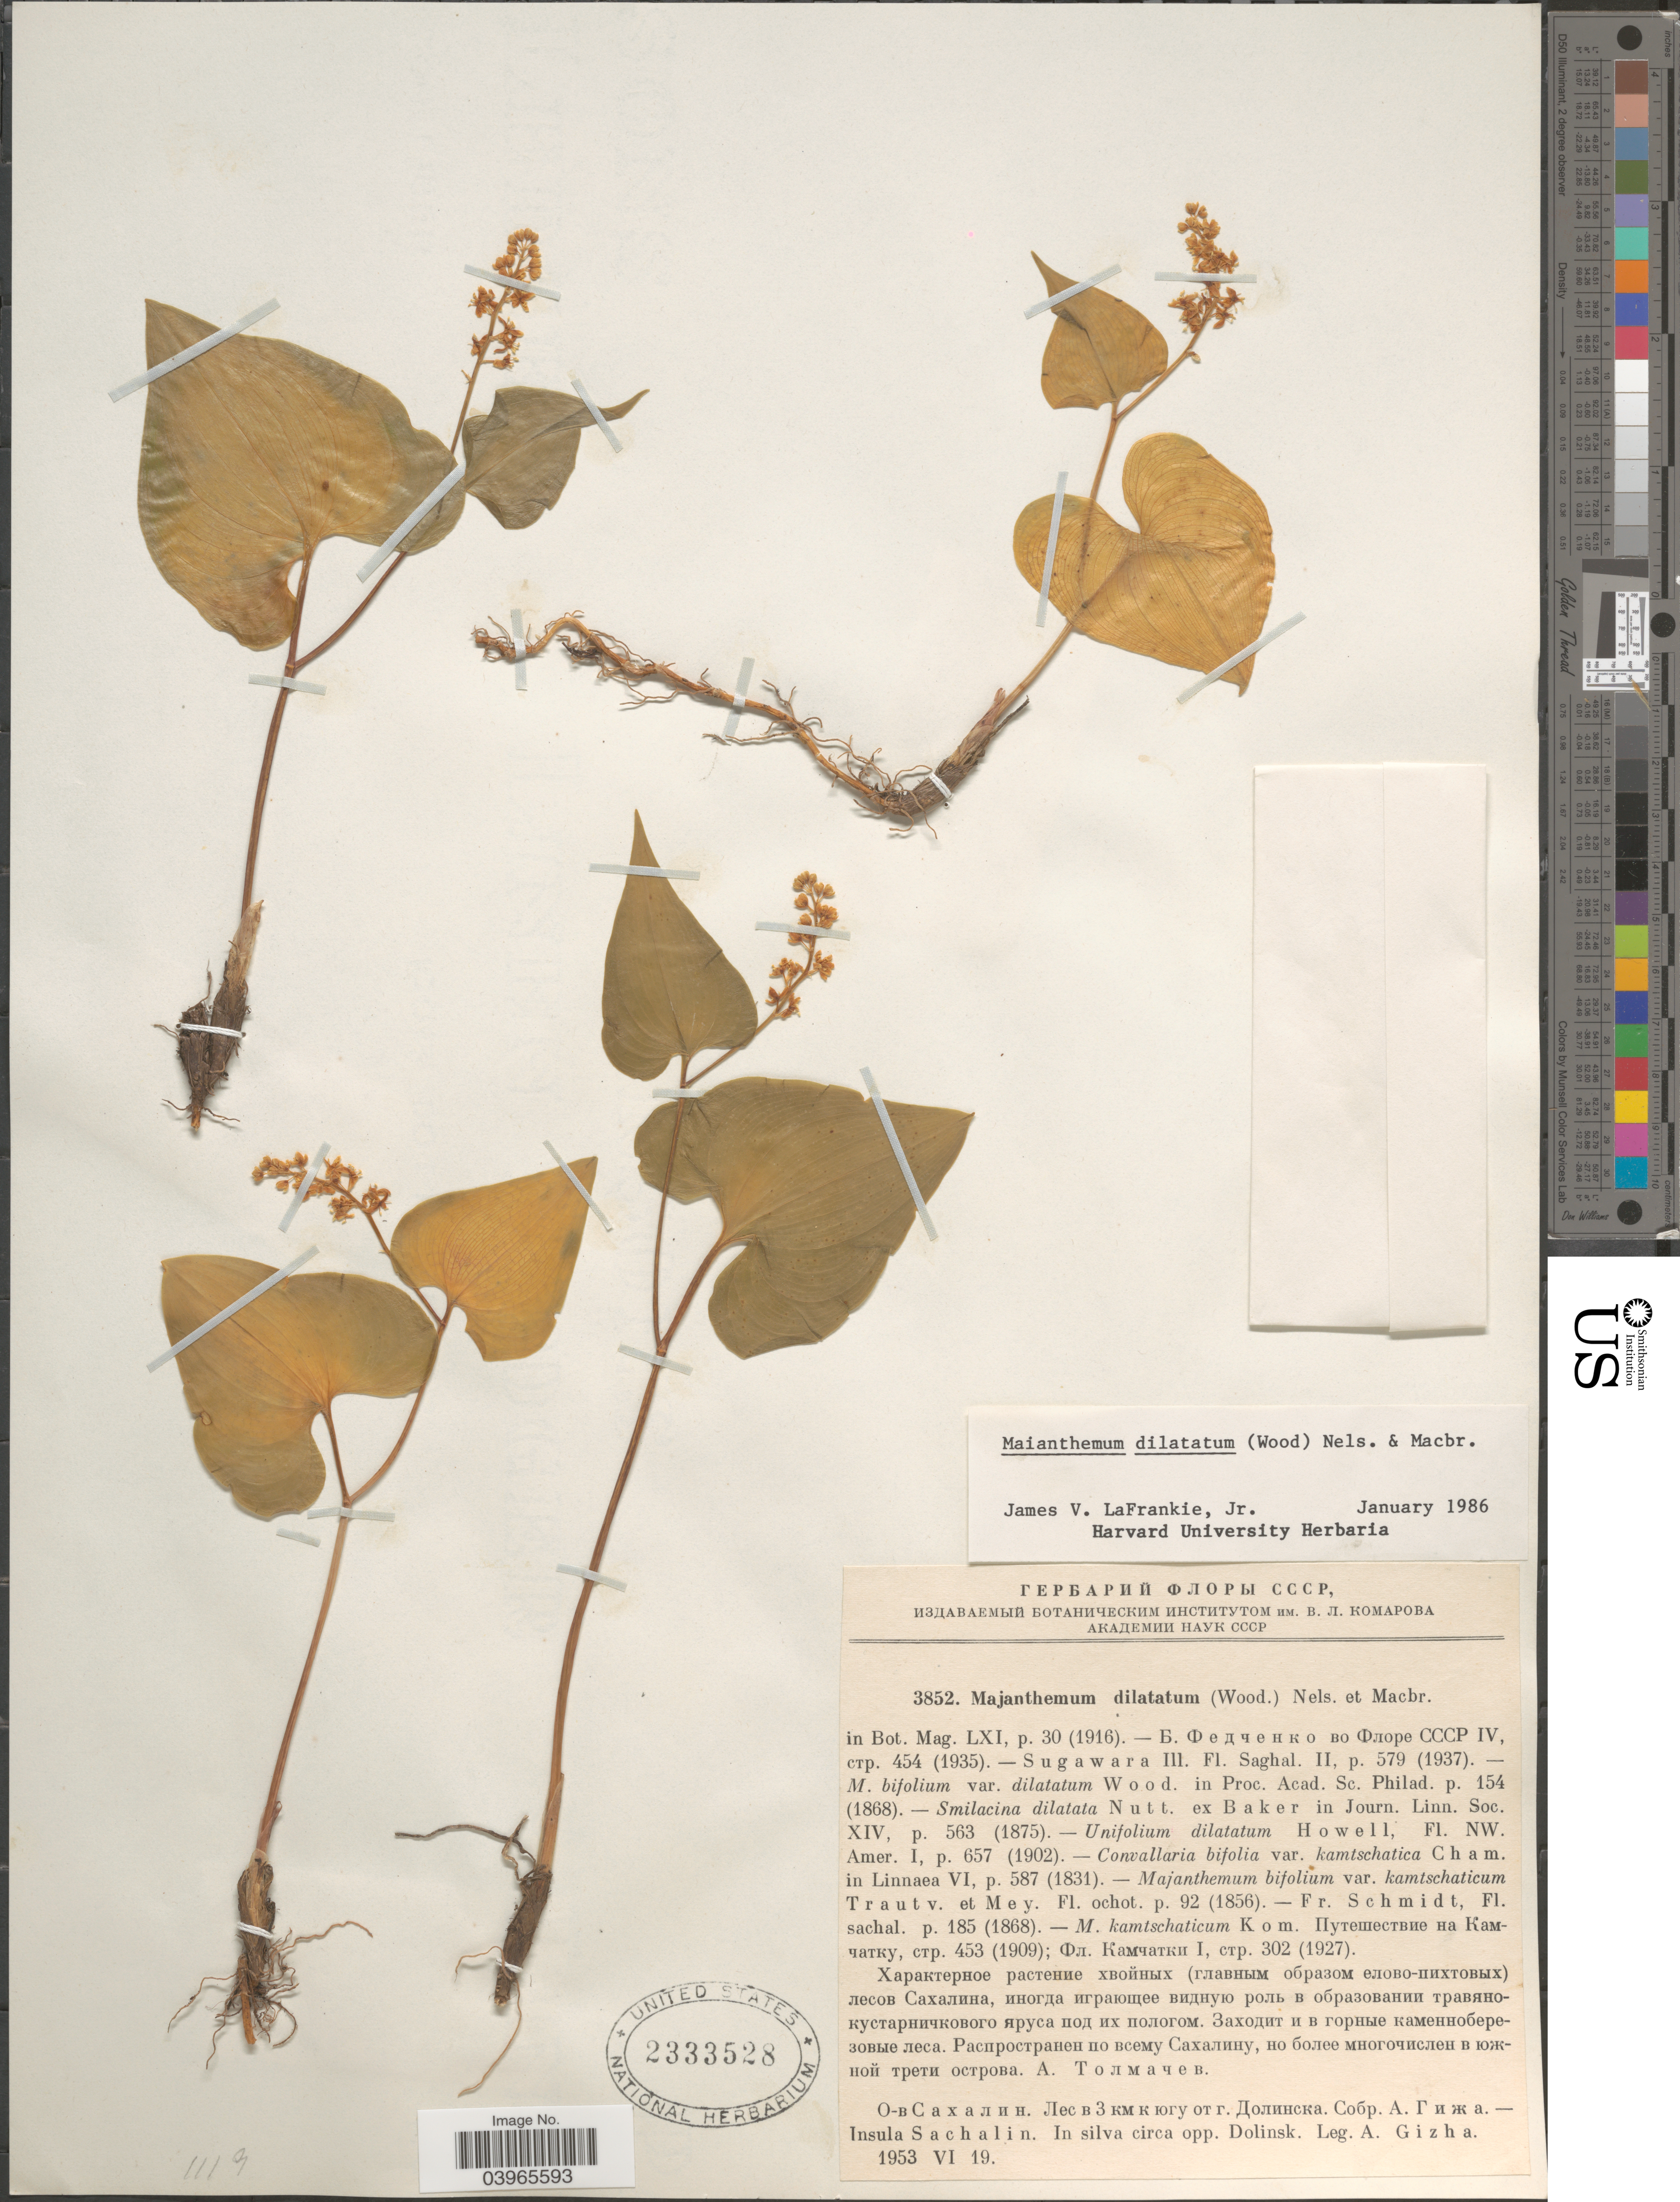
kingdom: Plantae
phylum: Tracheophyta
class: Liliopsida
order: Asparagales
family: Asparagaceae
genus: Maianthemum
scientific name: Maianthemum dilatatum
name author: (Alph. Wood) A. Nelson & J.F. Macbr.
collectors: A. Gizha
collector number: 3852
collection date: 1953-06-19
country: Russian Federation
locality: Insula Sachalin. In silva circa opp. Dolinsk.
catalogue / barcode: US 2333528